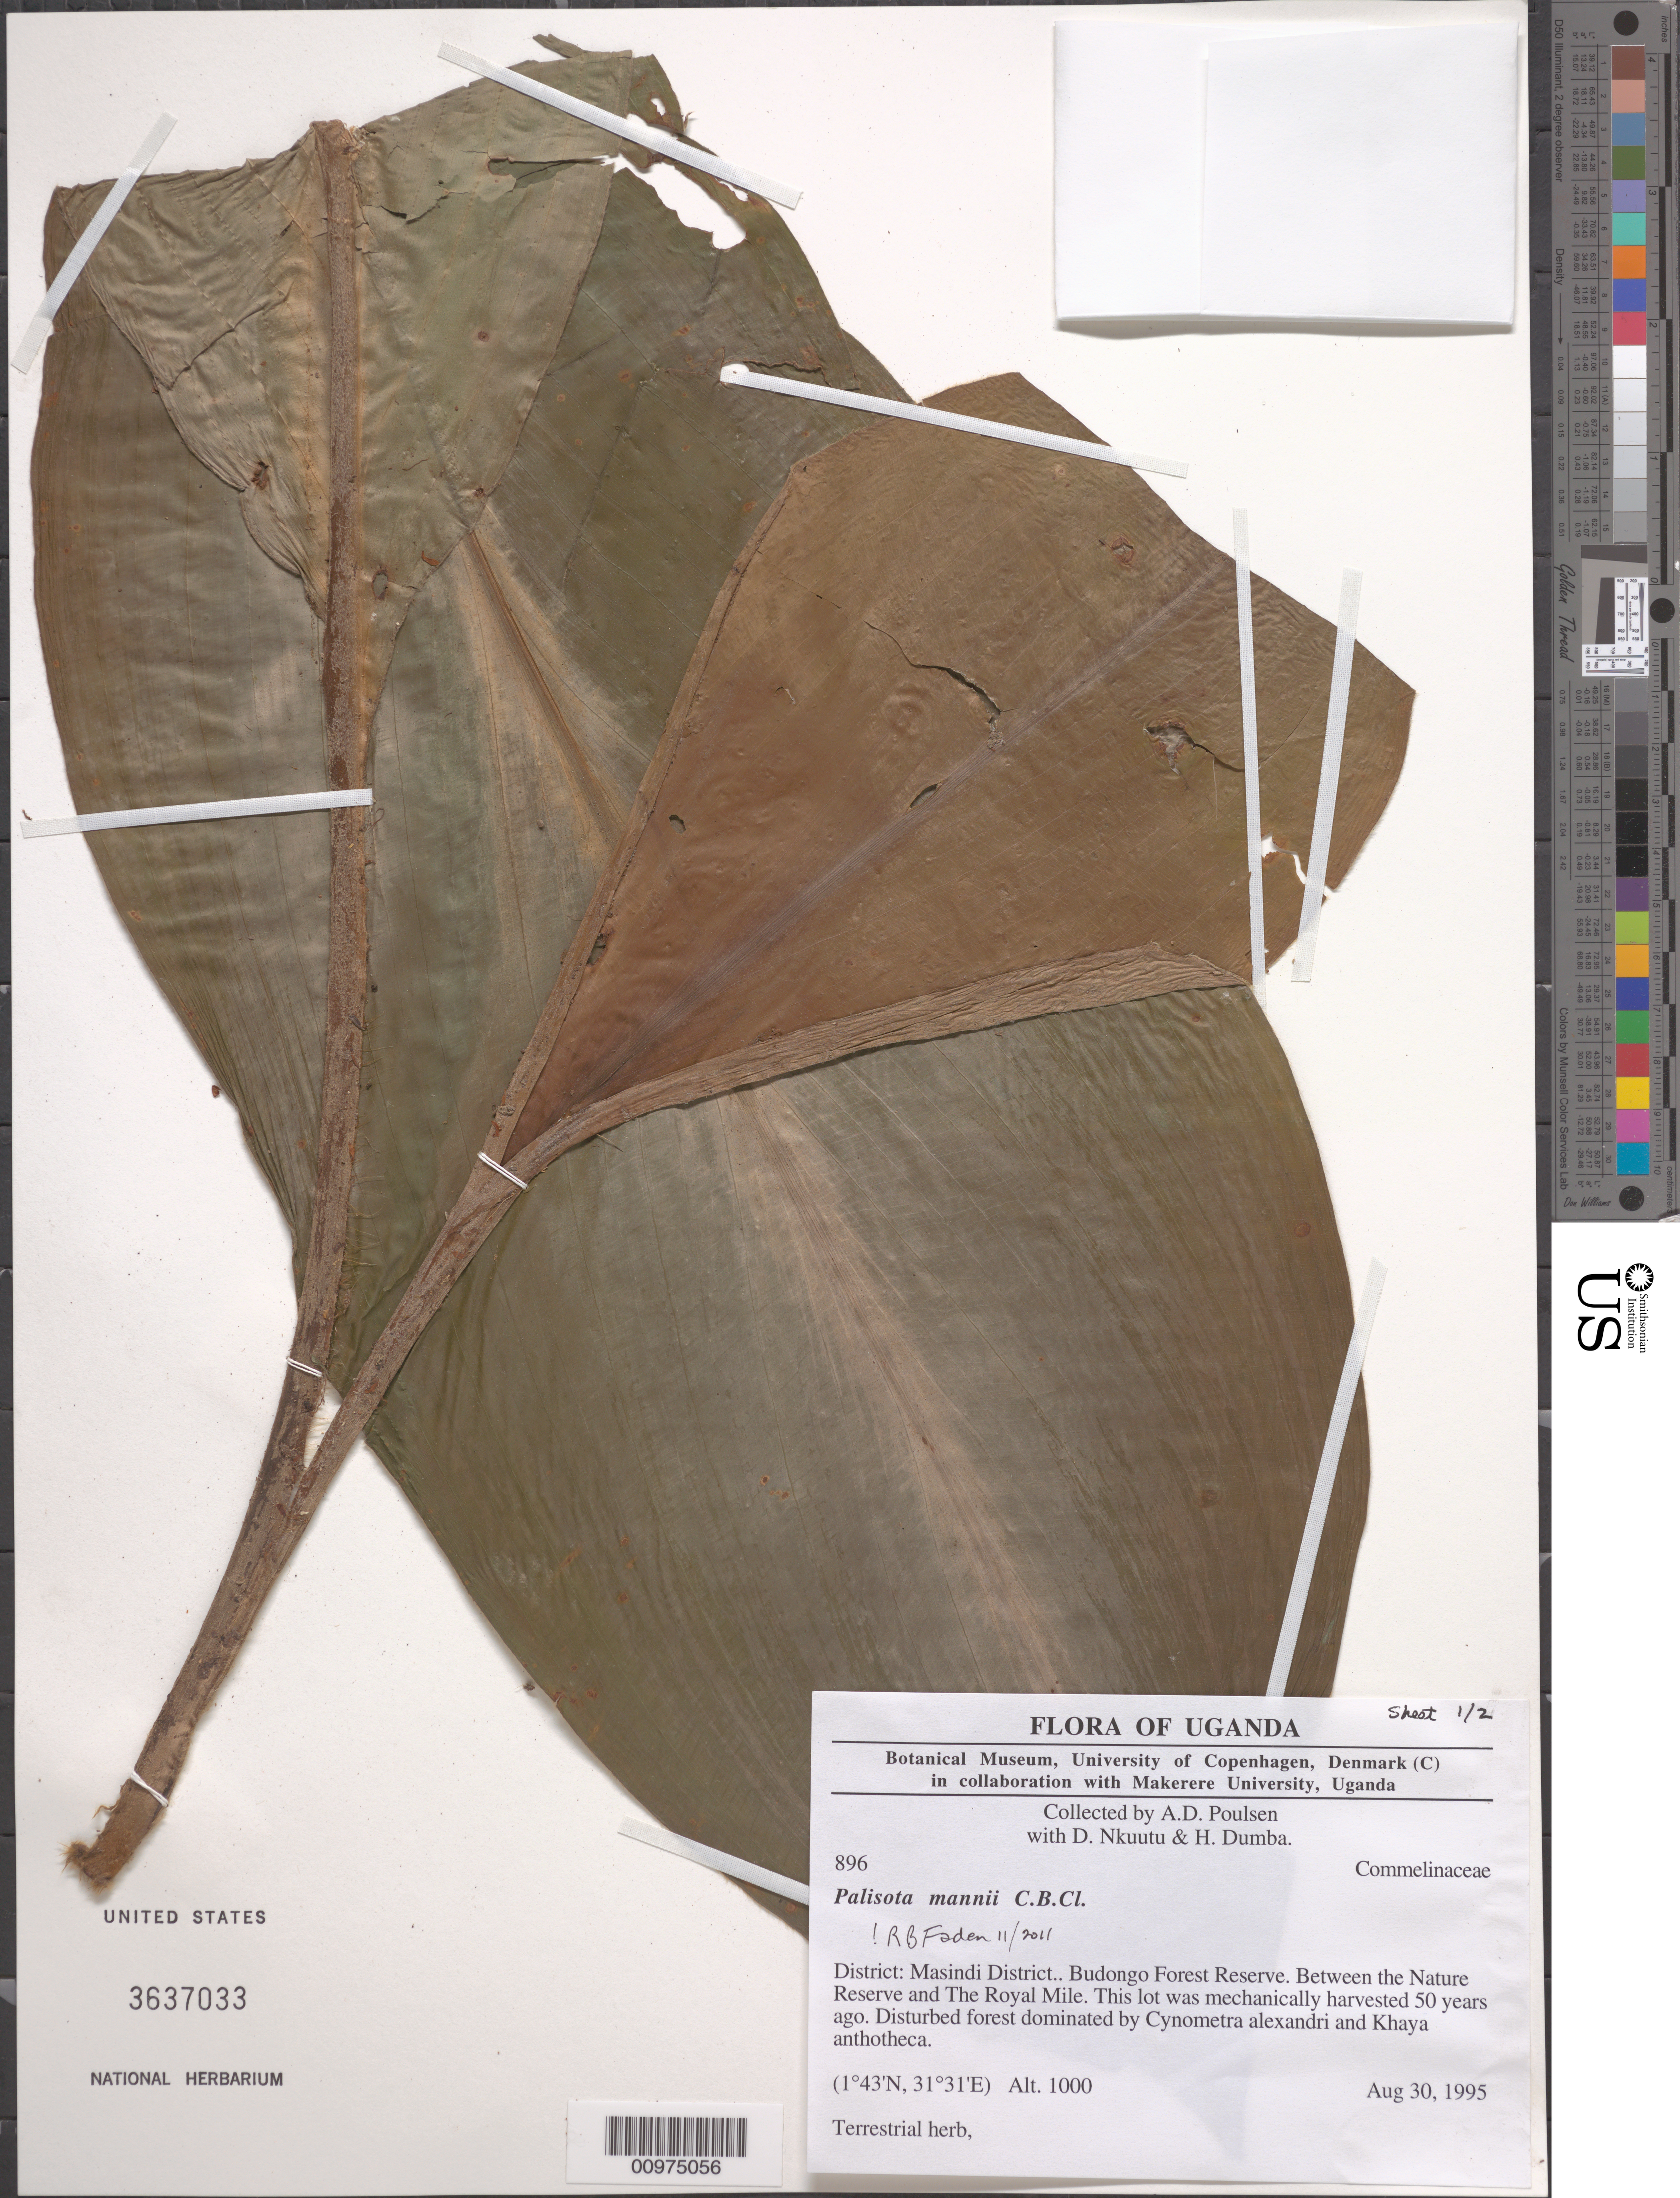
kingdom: Plantae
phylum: Tracheophyta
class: Liliopsida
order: Commelinales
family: Commelinaceae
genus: Palisota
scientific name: Palisota mannii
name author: C.B. Clarke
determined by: Faden, Robert B., (US), Smithsonian Institution - National Museum of Natural History (UNITED STATES)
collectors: A. Poulsen et al.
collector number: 896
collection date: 1995-08-30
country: Uganda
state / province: Western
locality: Budongo Forest Reserve. Between the Nature Reserve and The Royal Mile. This lot was mechanically harvested 50 years ago.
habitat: Disturbed forest dominated by Cynometra alexandri and Khaya anthotheca,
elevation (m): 1000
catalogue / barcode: US 3637033